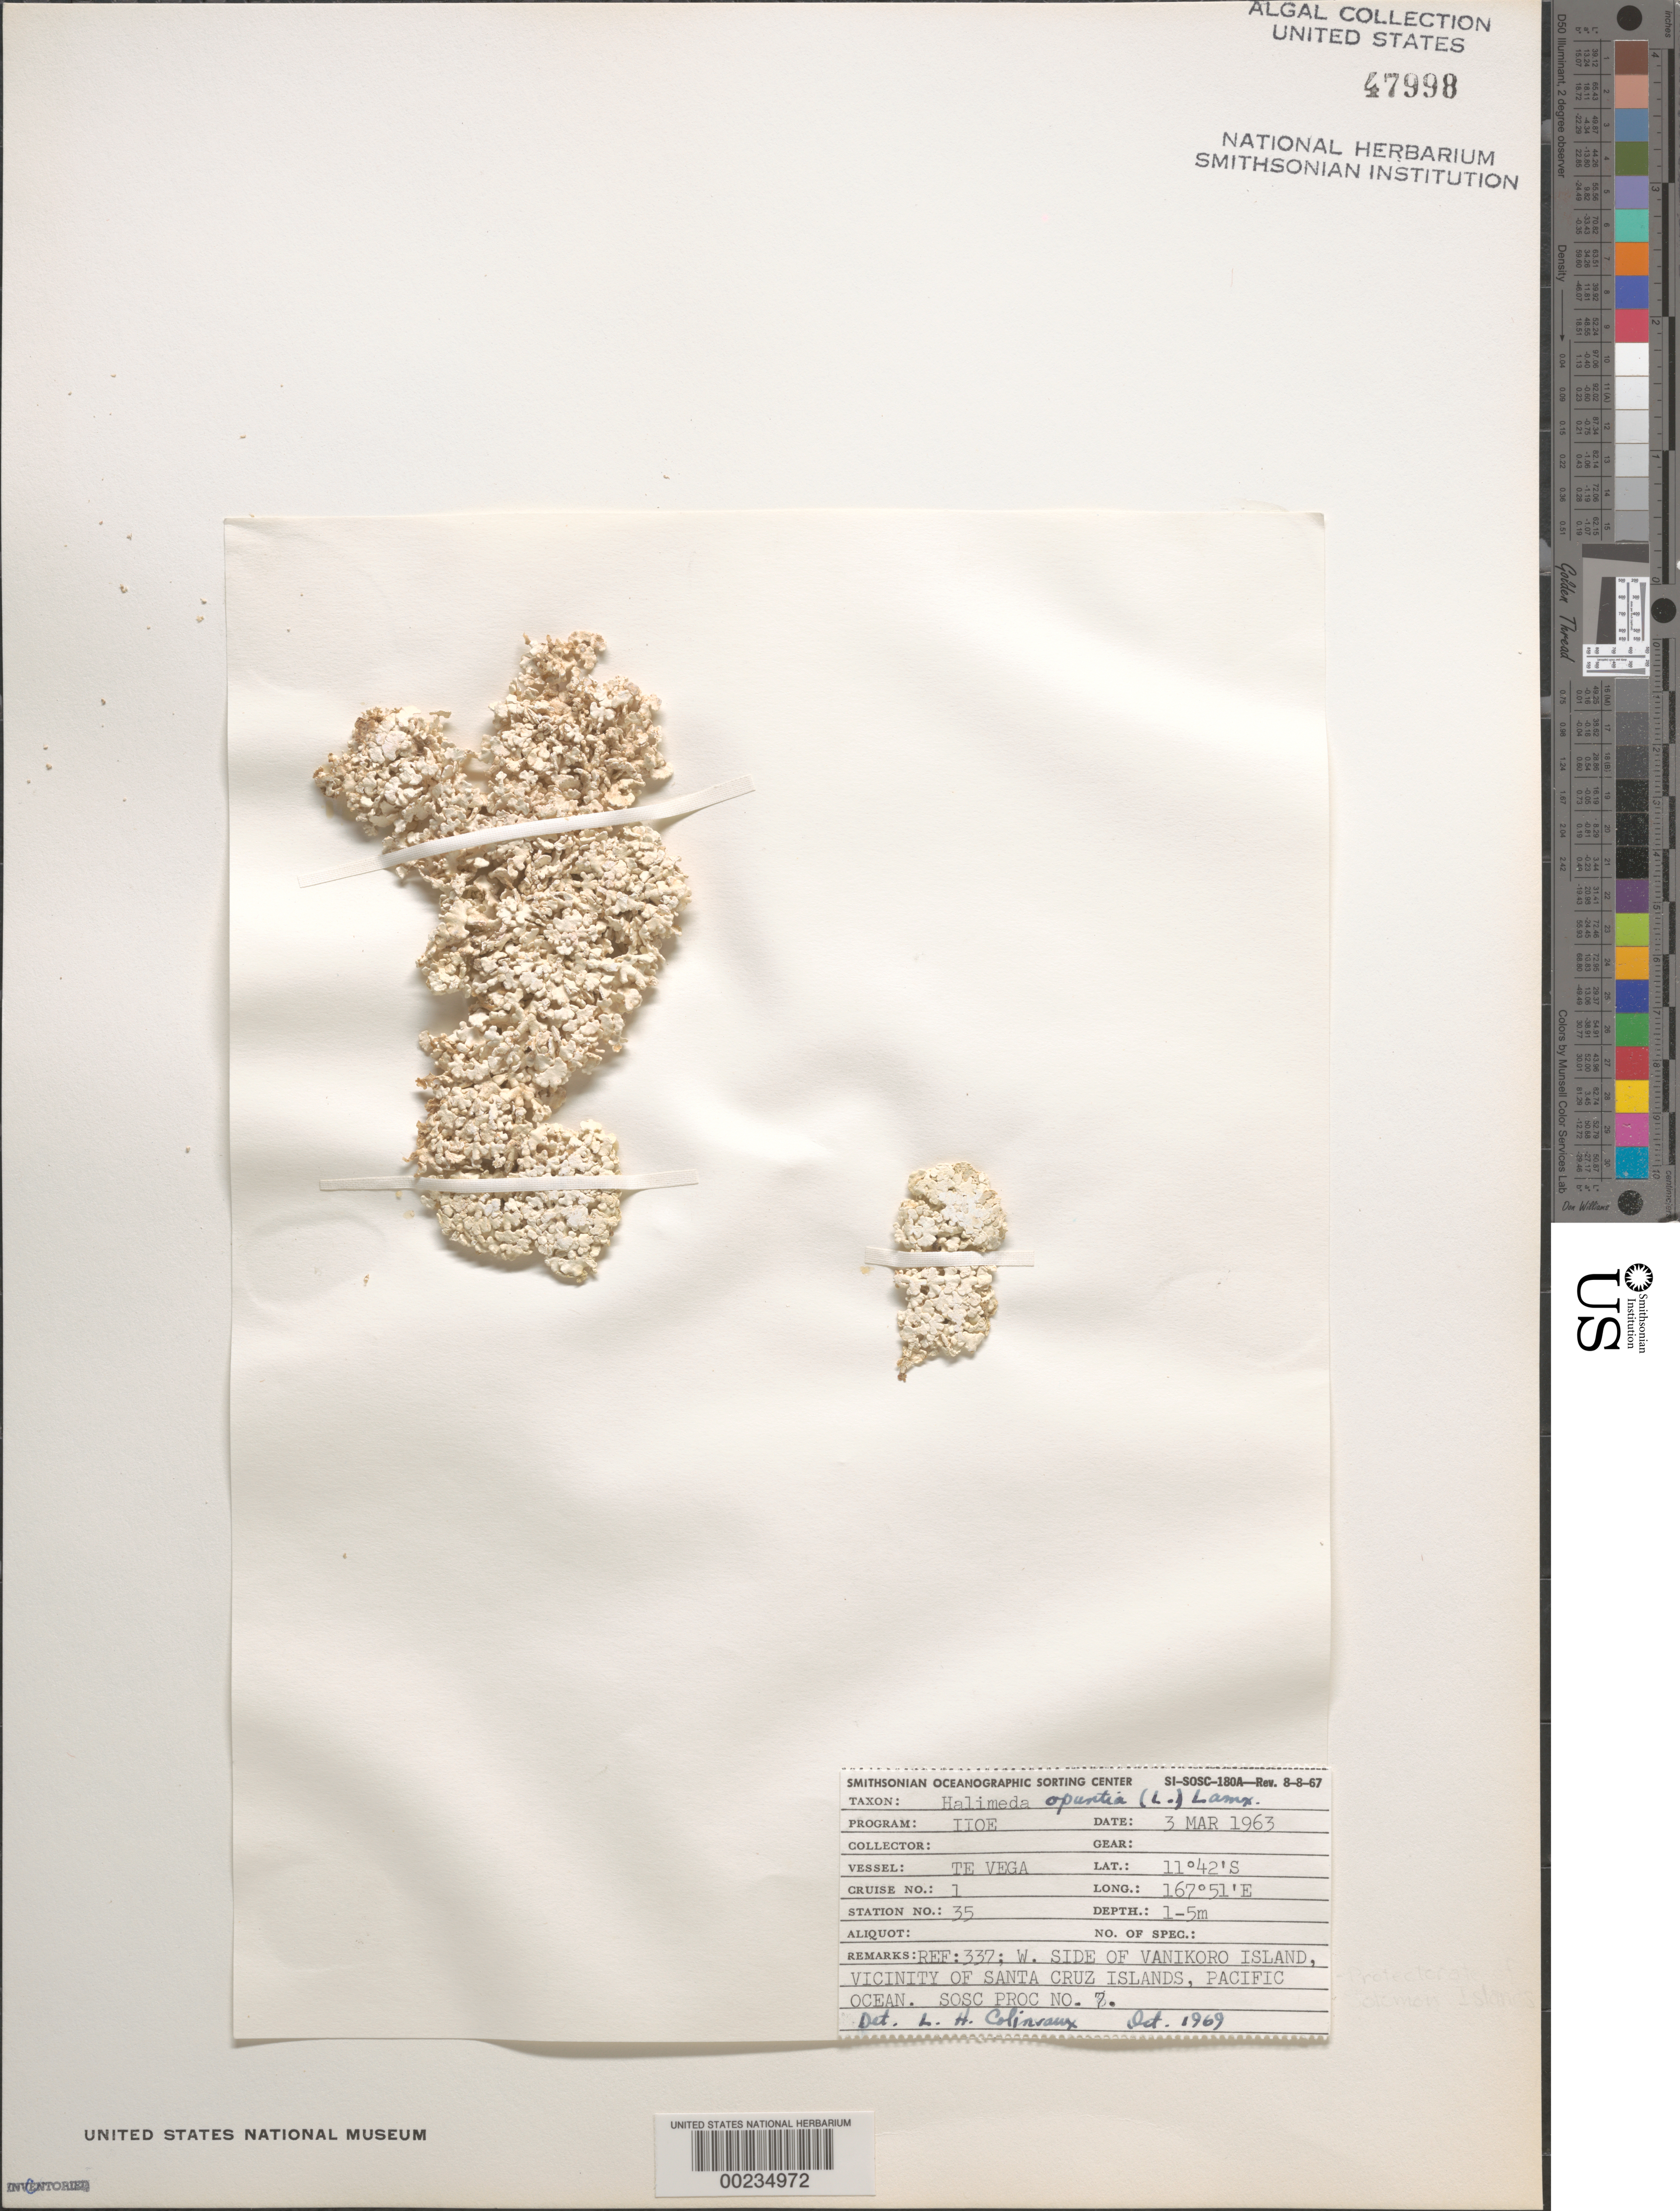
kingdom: Plantae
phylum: Chlorophyta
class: Ulvophyceae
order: Bryopsidales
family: Halimedaceae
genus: Halimeda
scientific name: Halimeda opuntia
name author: (L.) J.V.Lamouroux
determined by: Hillis-Colinvaux, L.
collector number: Station 35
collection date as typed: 03 Mar 1963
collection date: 1963-03-03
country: Solomon Islands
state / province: Temotu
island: Vanikolo [Vanikoro]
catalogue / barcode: US 47998